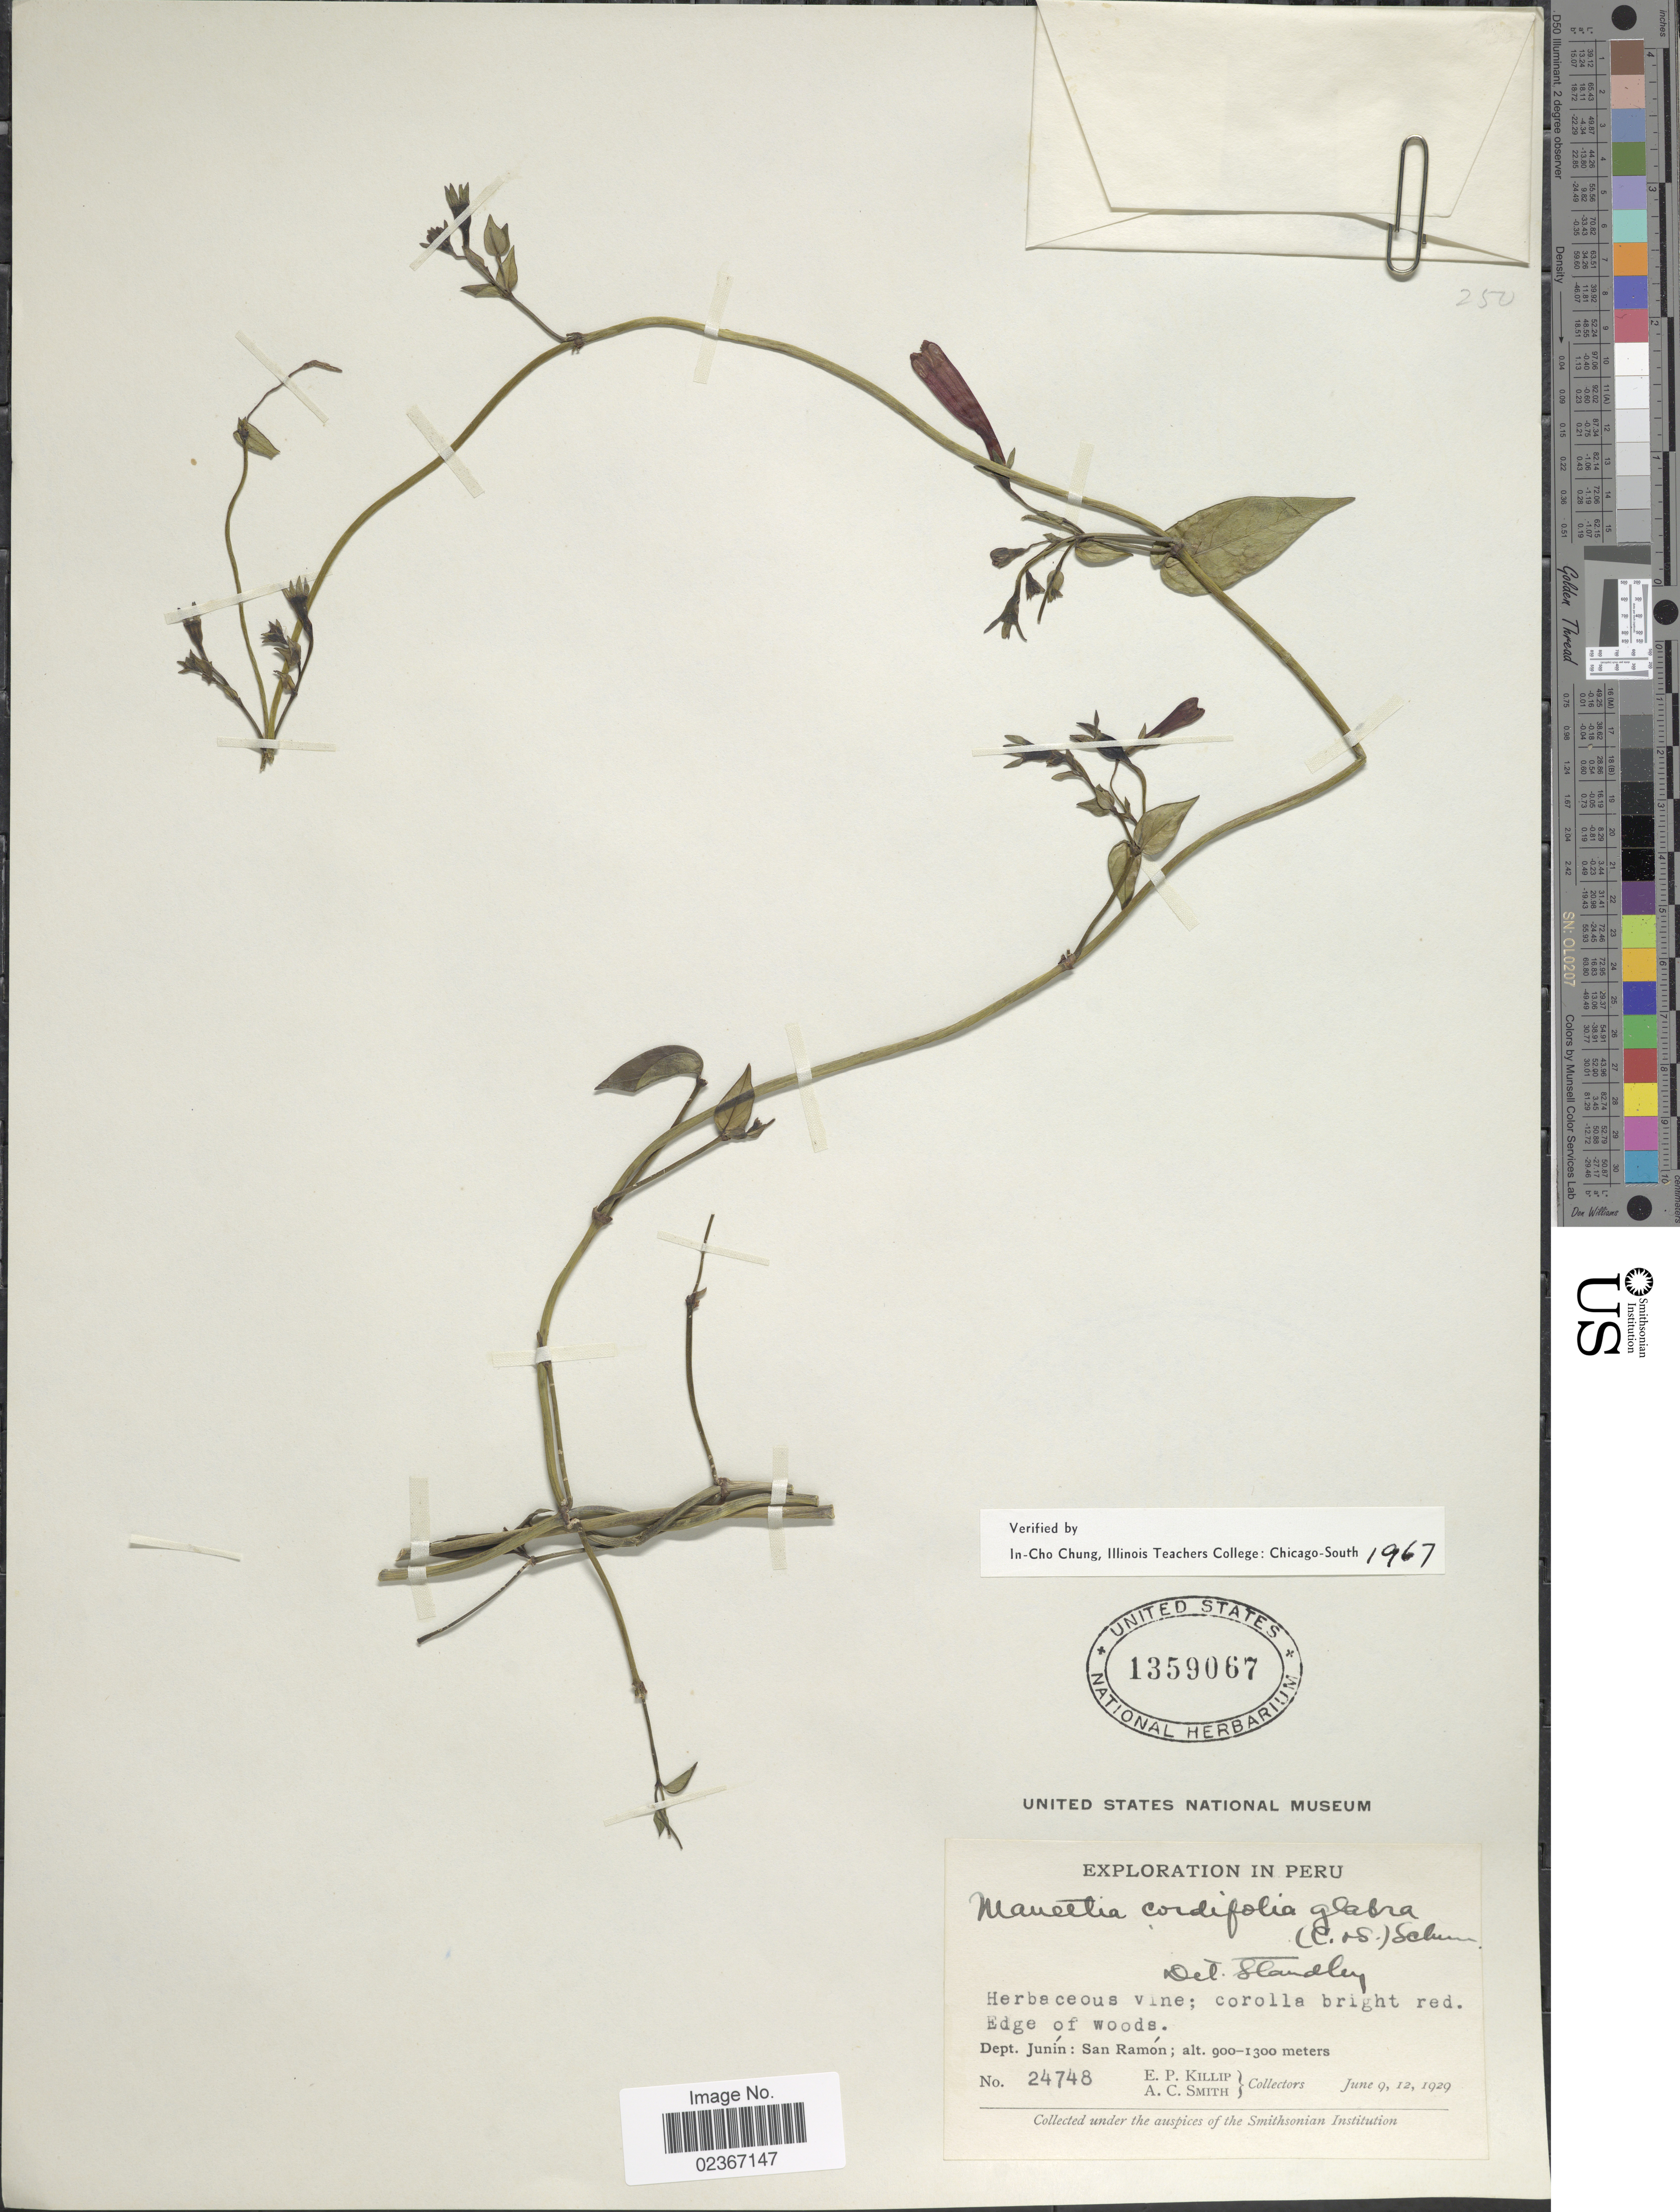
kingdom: Plantae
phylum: Tracheophyta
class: Magnoliopsida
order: Gentianales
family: Rubiaceae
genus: Manettia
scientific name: Manettia cordifolia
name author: Mart.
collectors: E. P. Killip & A. C. Smith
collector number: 24748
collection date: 1929-06-09/1929-06-12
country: Peru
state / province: Junín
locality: Dept. Junin: San Ramon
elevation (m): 900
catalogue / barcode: US 1359067